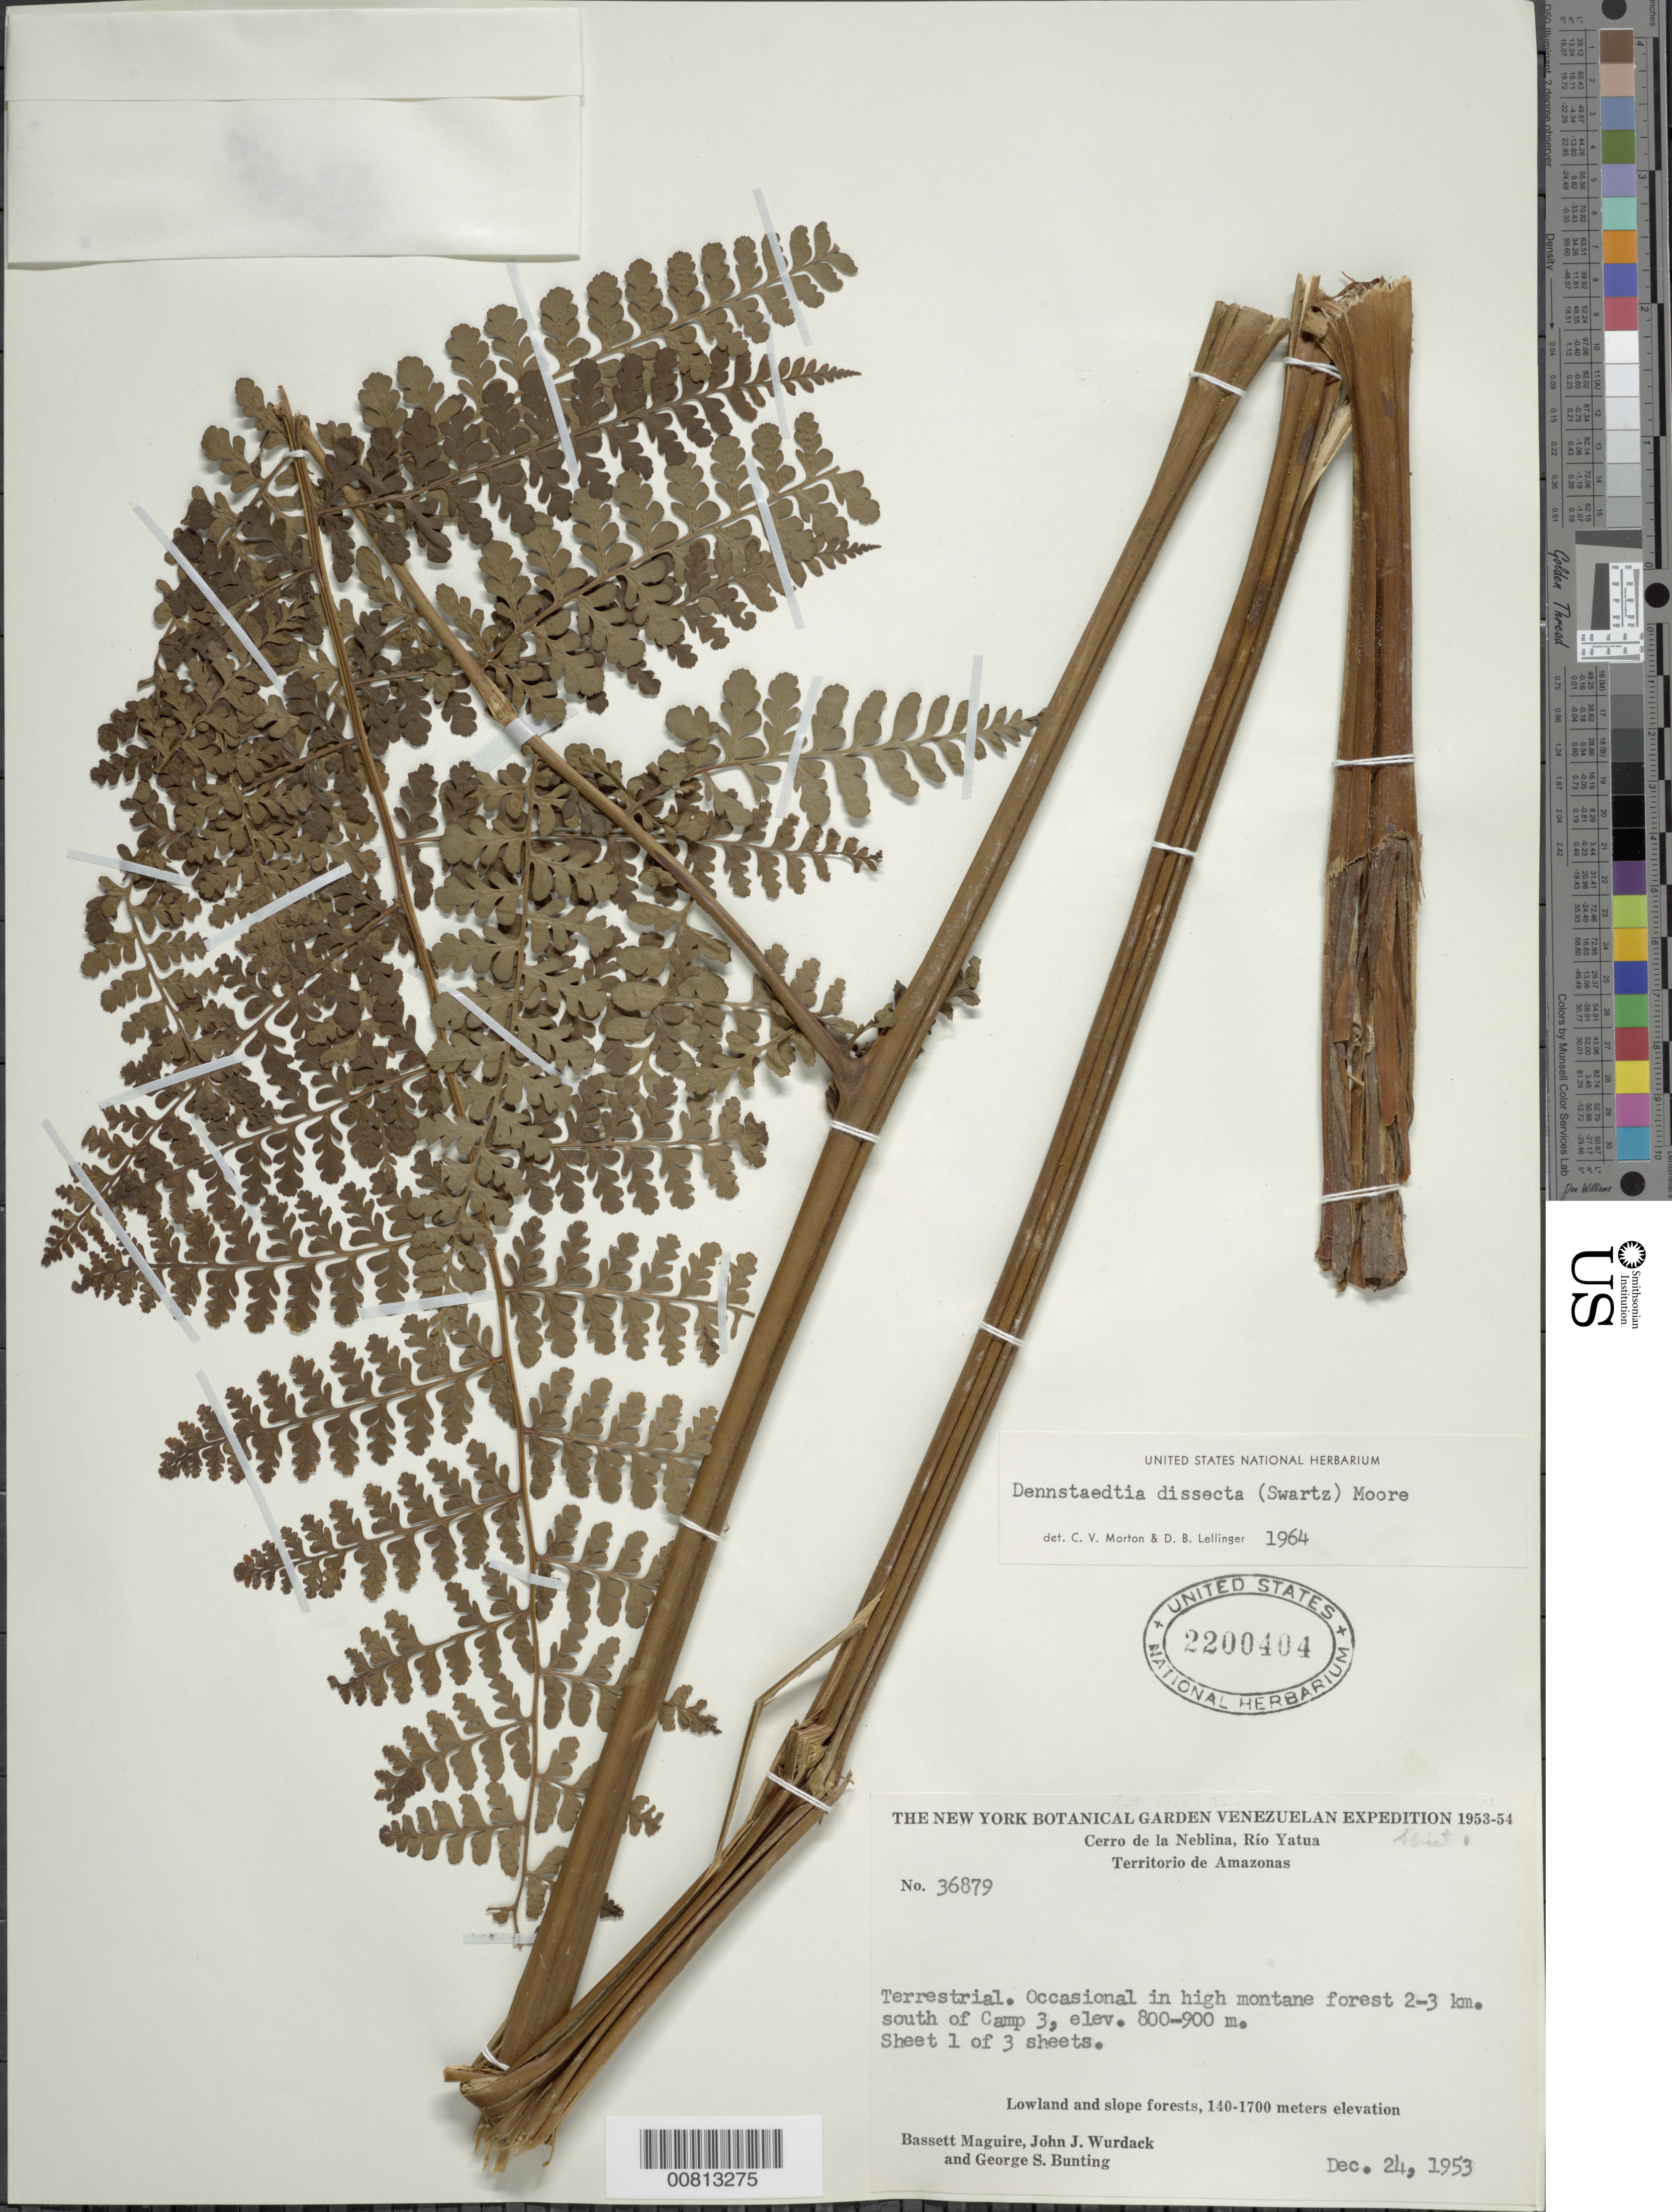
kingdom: Plantae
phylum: Tracheophyta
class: Polypodiopsida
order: Polypodiales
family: Dennstaedtiaceae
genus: Dennstaedtia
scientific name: Dennstaedtia dissecta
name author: (Sw.) T. Moore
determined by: Morton, C. V.; Lellinger, D. B.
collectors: B. Maguire, J. J. Wurdack & G. S. Bunting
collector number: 36879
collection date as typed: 24-Dec-53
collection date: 1953-12-24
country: Venezuela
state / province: Amazonas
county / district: Río Negro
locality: Cerro de la Neblina, Río Yatua, S of Camp 3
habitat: High montane forest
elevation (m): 800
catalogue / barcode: US 2200404